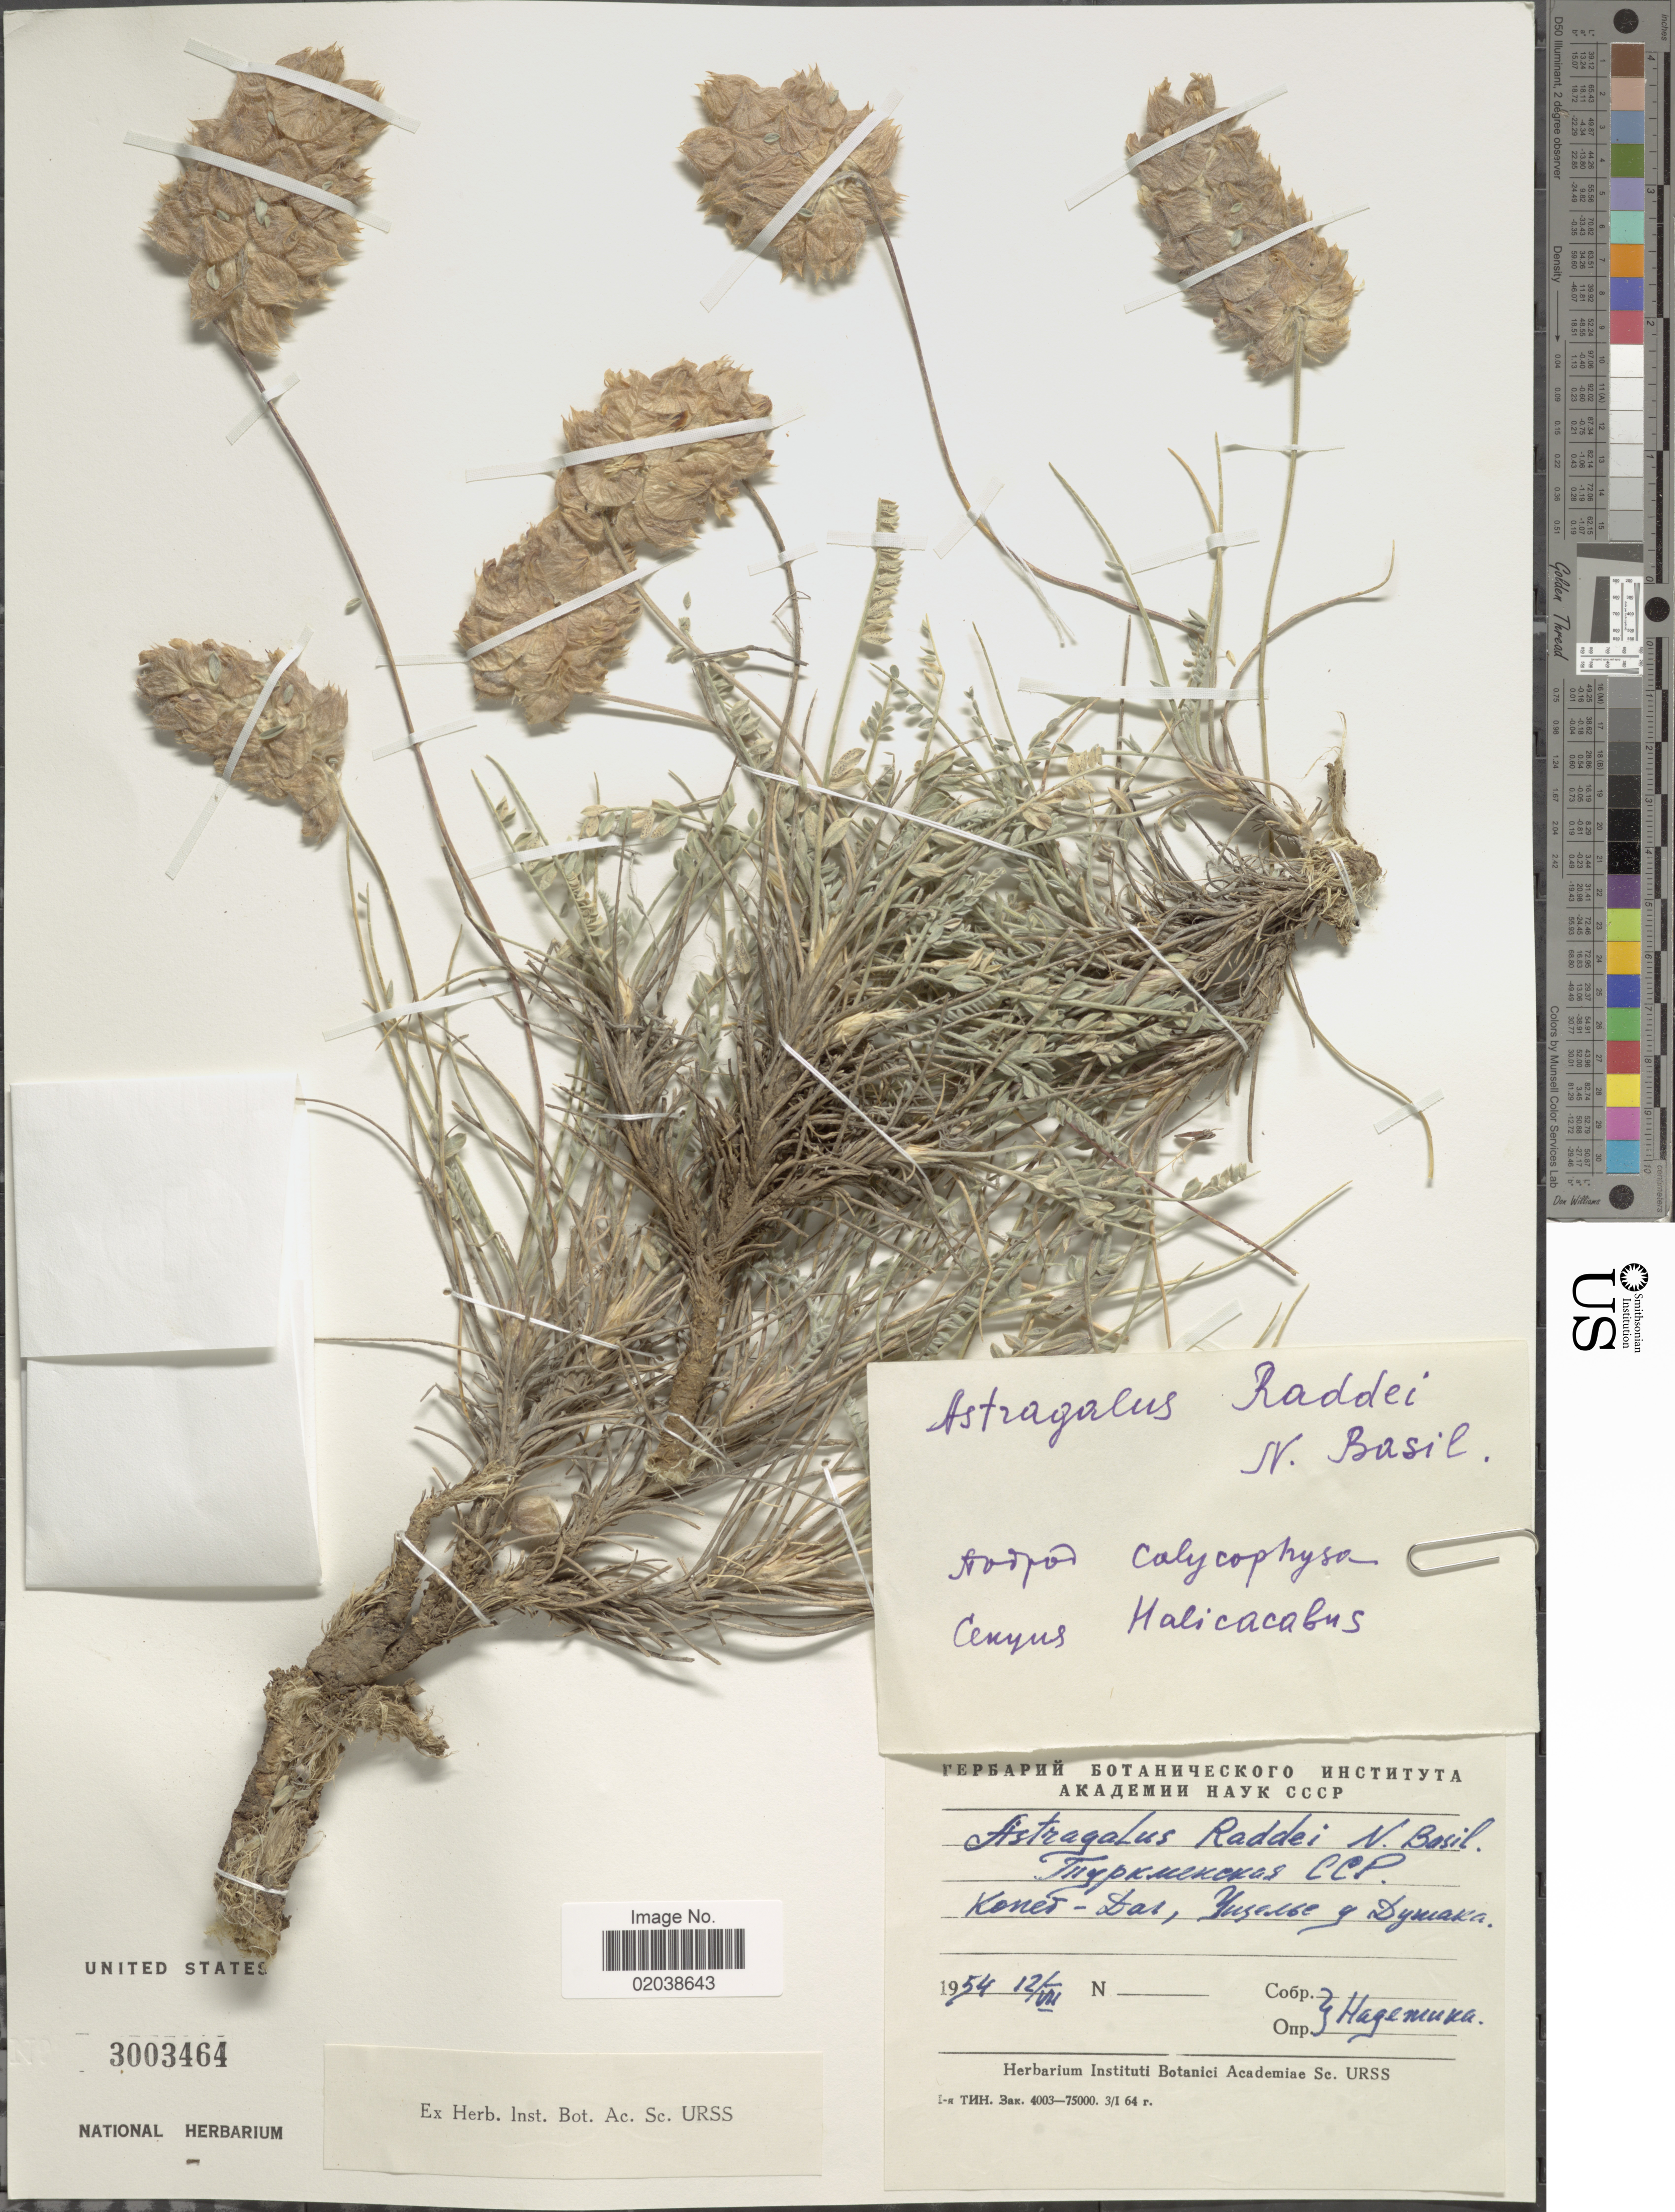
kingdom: Plantae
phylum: Tracheophyta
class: Magnoliopsida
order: Fabales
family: Fabaceae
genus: Astragalus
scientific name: Astragalus raddei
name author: N. Basil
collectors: Nadezhdina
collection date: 1954-07-12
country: Turkmenistan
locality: Kopet Dag Mountain Range, Dushak Gordge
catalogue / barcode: US 3003464